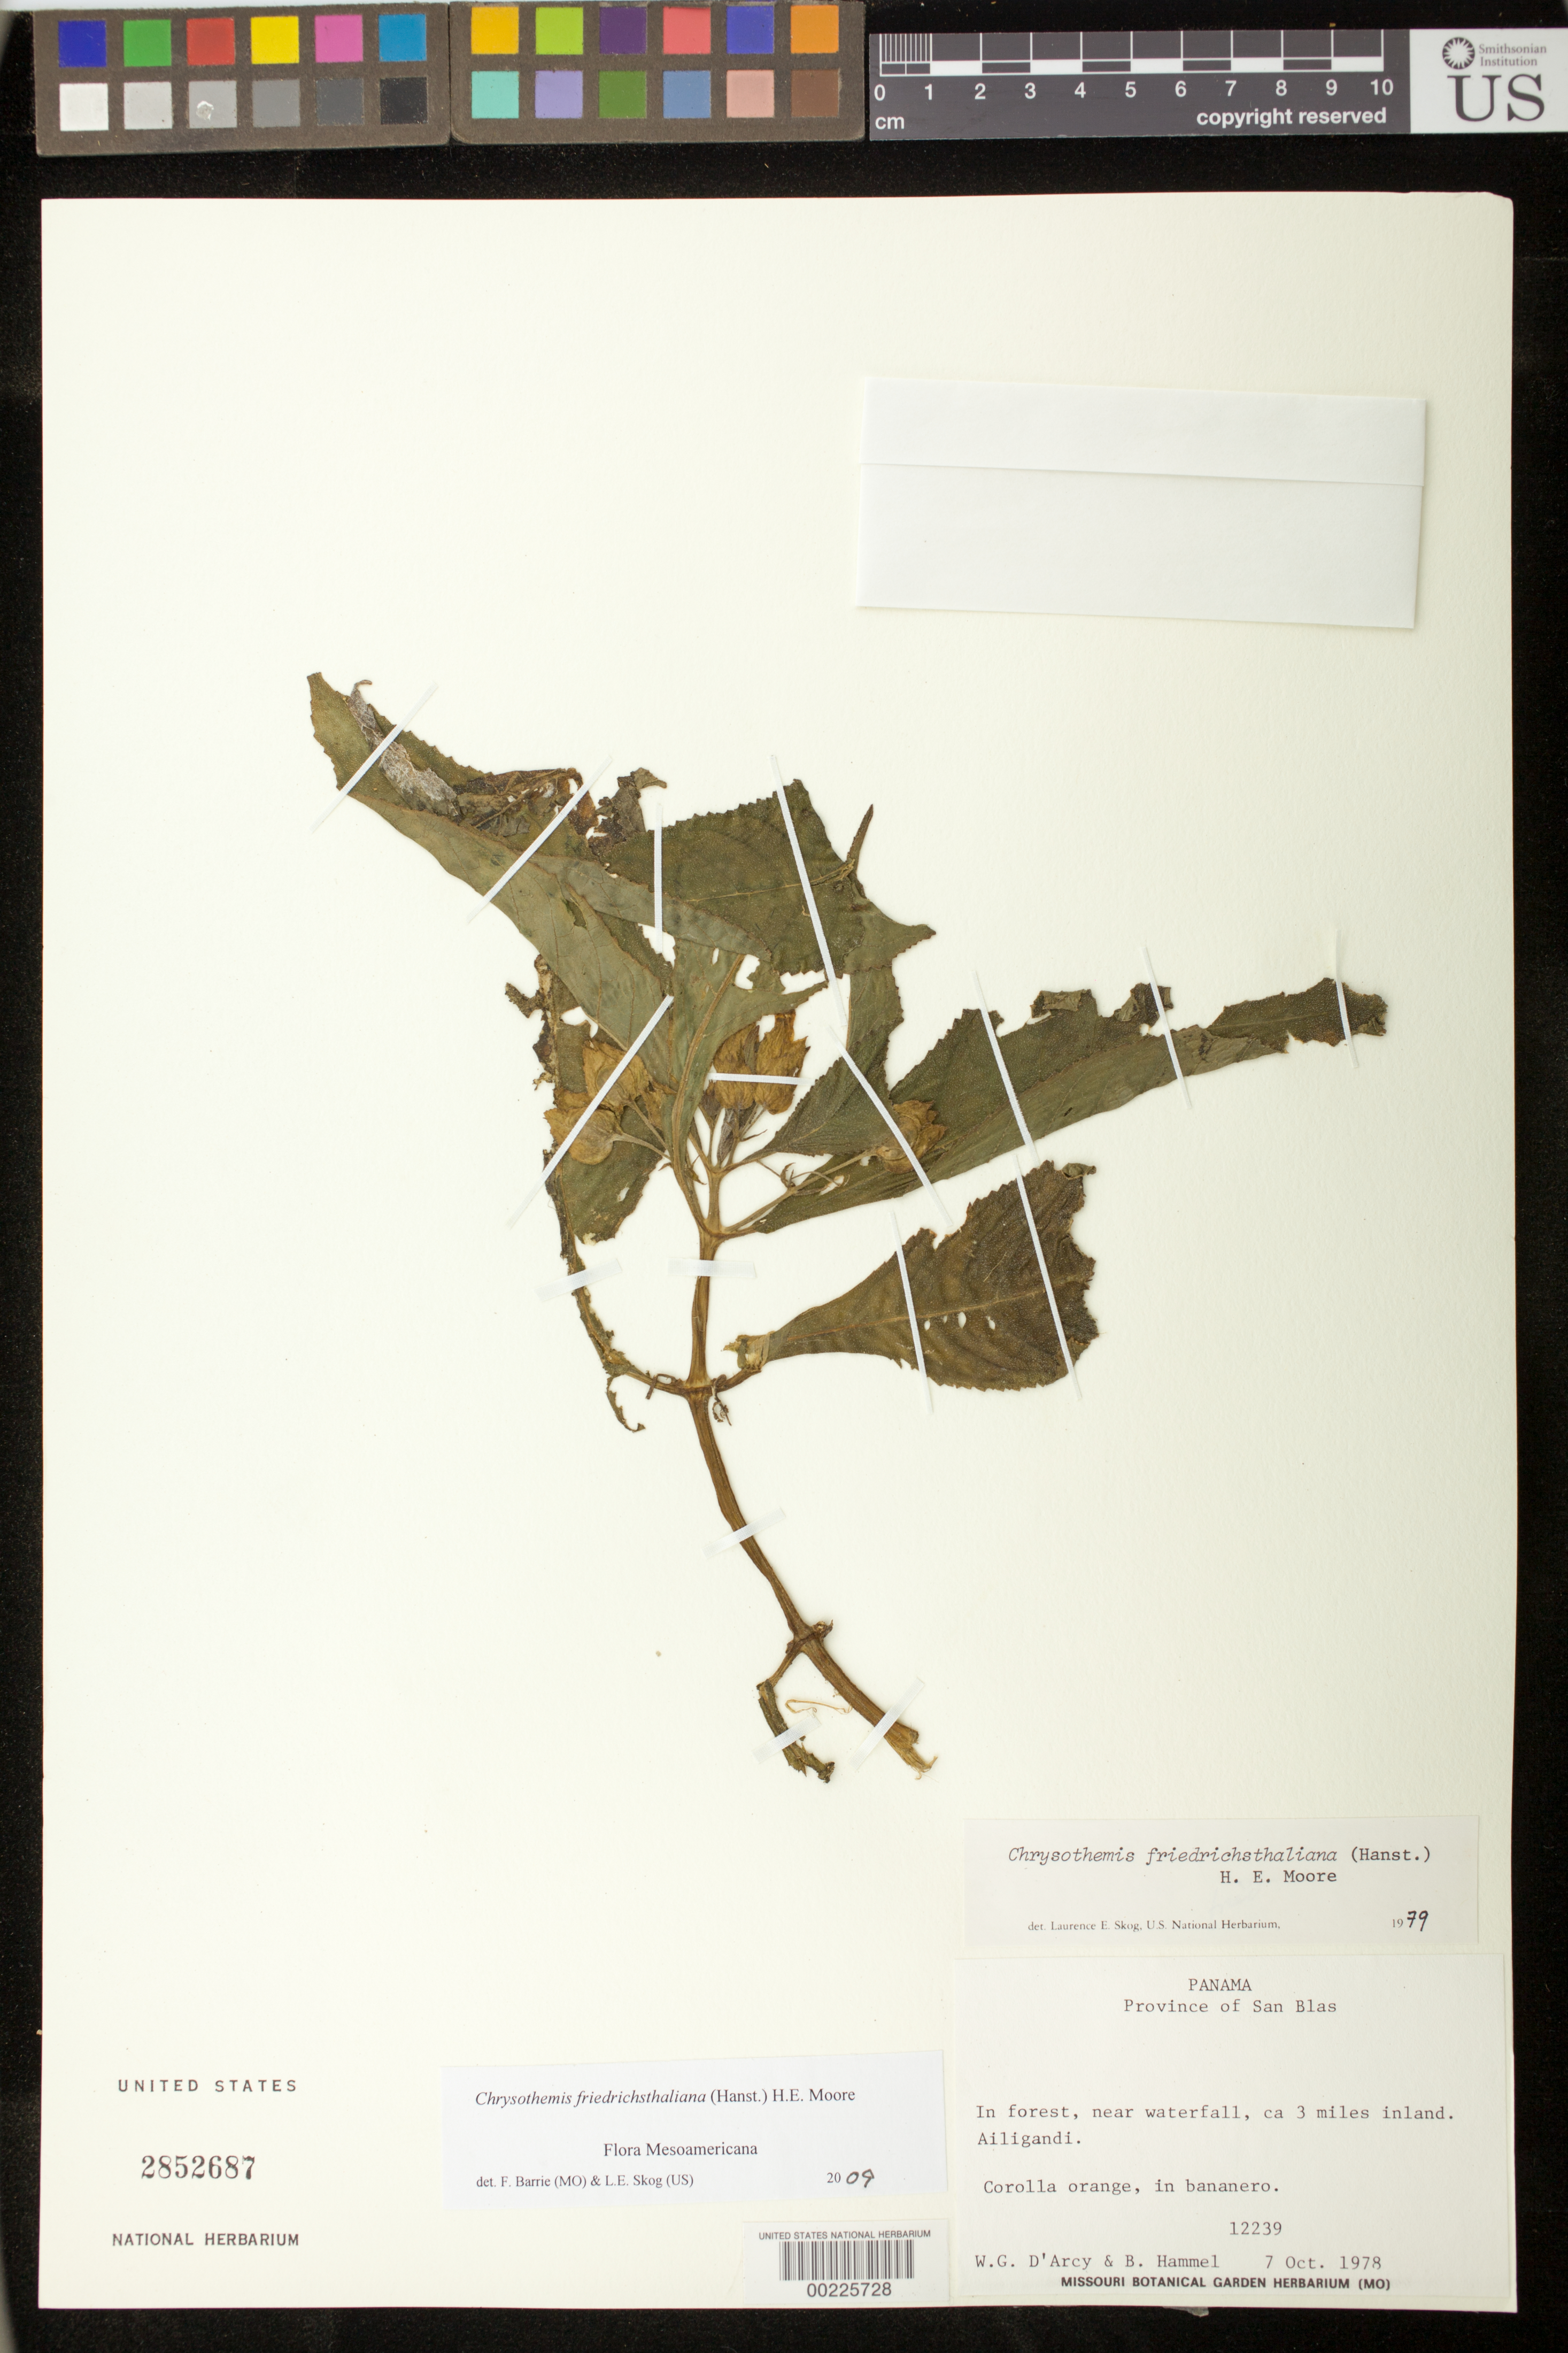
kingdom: Plantae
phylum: Tracheophyta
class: Magnoliopsida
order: Lamiales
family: Gesneriaceae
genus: Chrysothemis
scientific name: Chrysothemis friedrichsthaliana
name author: (Hanst.) H.E. Moore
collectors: W. G. D'Arcy & B. Hammel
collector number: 12239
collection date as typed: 07 Oct 1978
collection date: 1978-10-07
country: Panama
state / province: Kuna Yala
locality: Ailigandi, about 3 mi inland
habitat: In forest, near waterfall, in bananero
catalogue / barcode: US 2852687